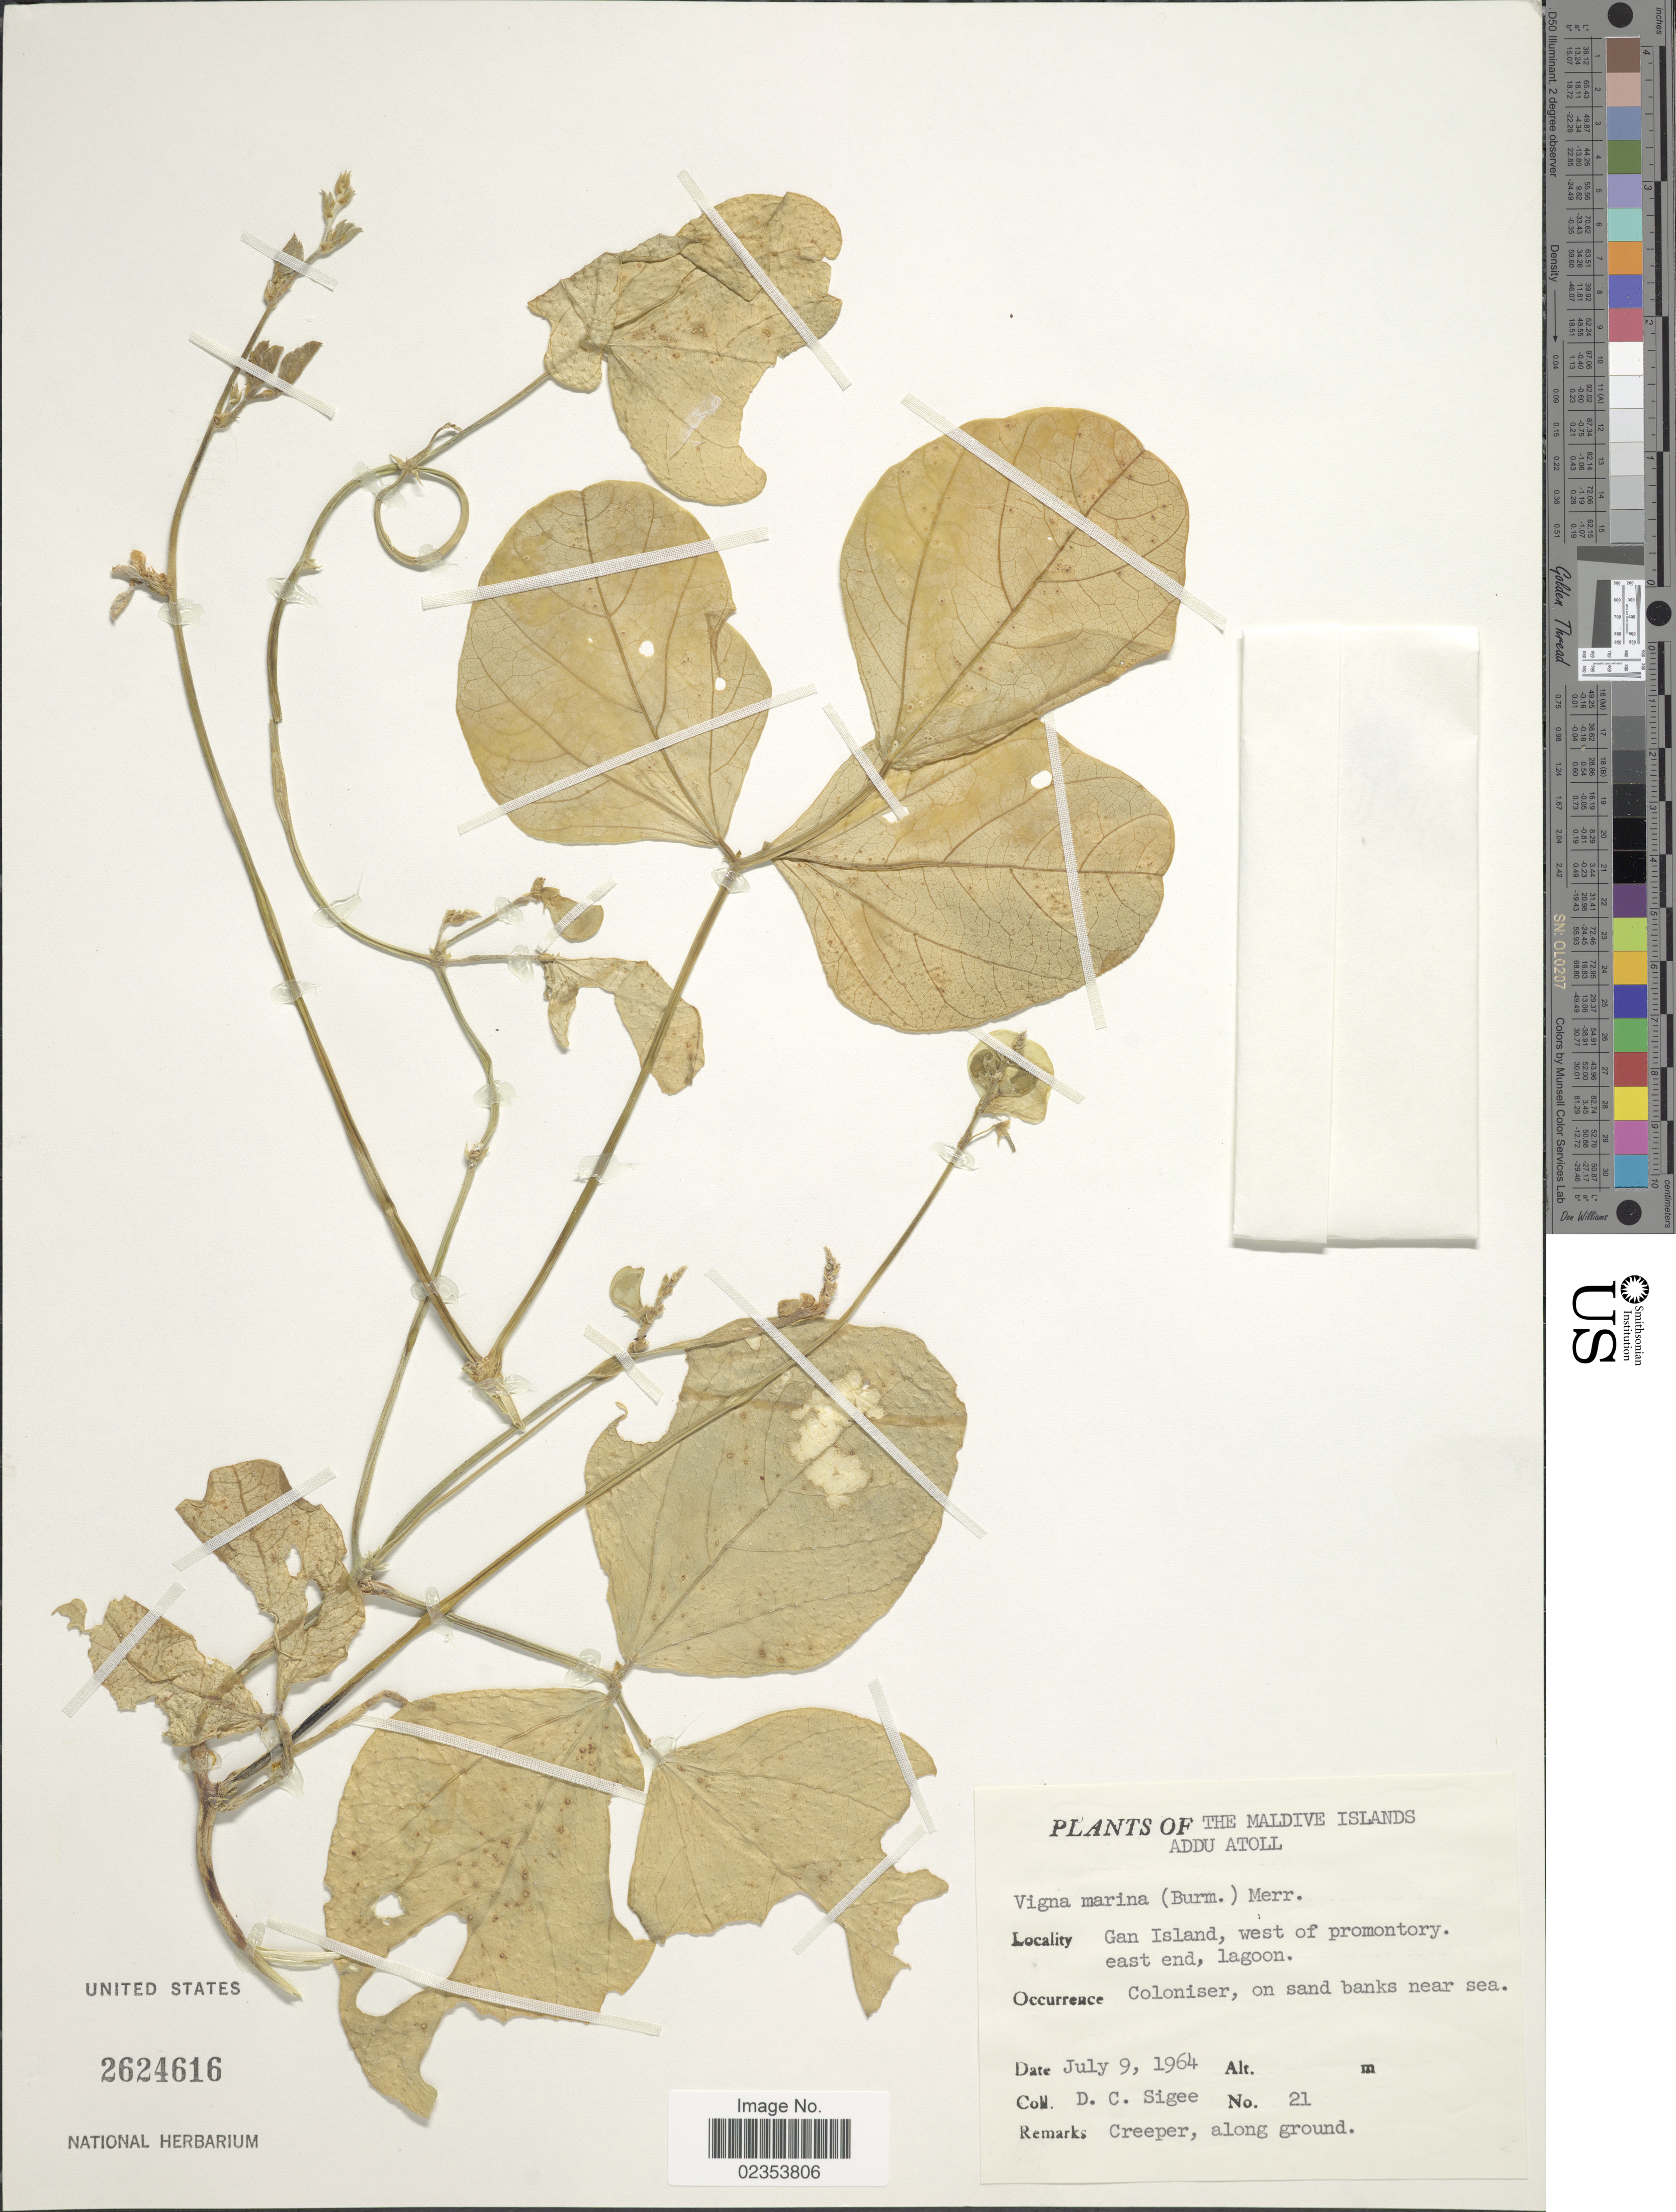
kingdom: Plantae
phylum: Tracheophyta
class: Magnoliopsida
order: Fabales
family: Fabaceae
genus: Vigna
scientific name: Vigna marina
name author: (Burm.) Merr.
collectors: D. C. Sigee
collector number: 21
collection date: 1964-07-09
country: Maldive Islands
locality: Addu Atoll. Gan Island, west of promontory east end, lagoon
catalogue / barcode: US 2624616